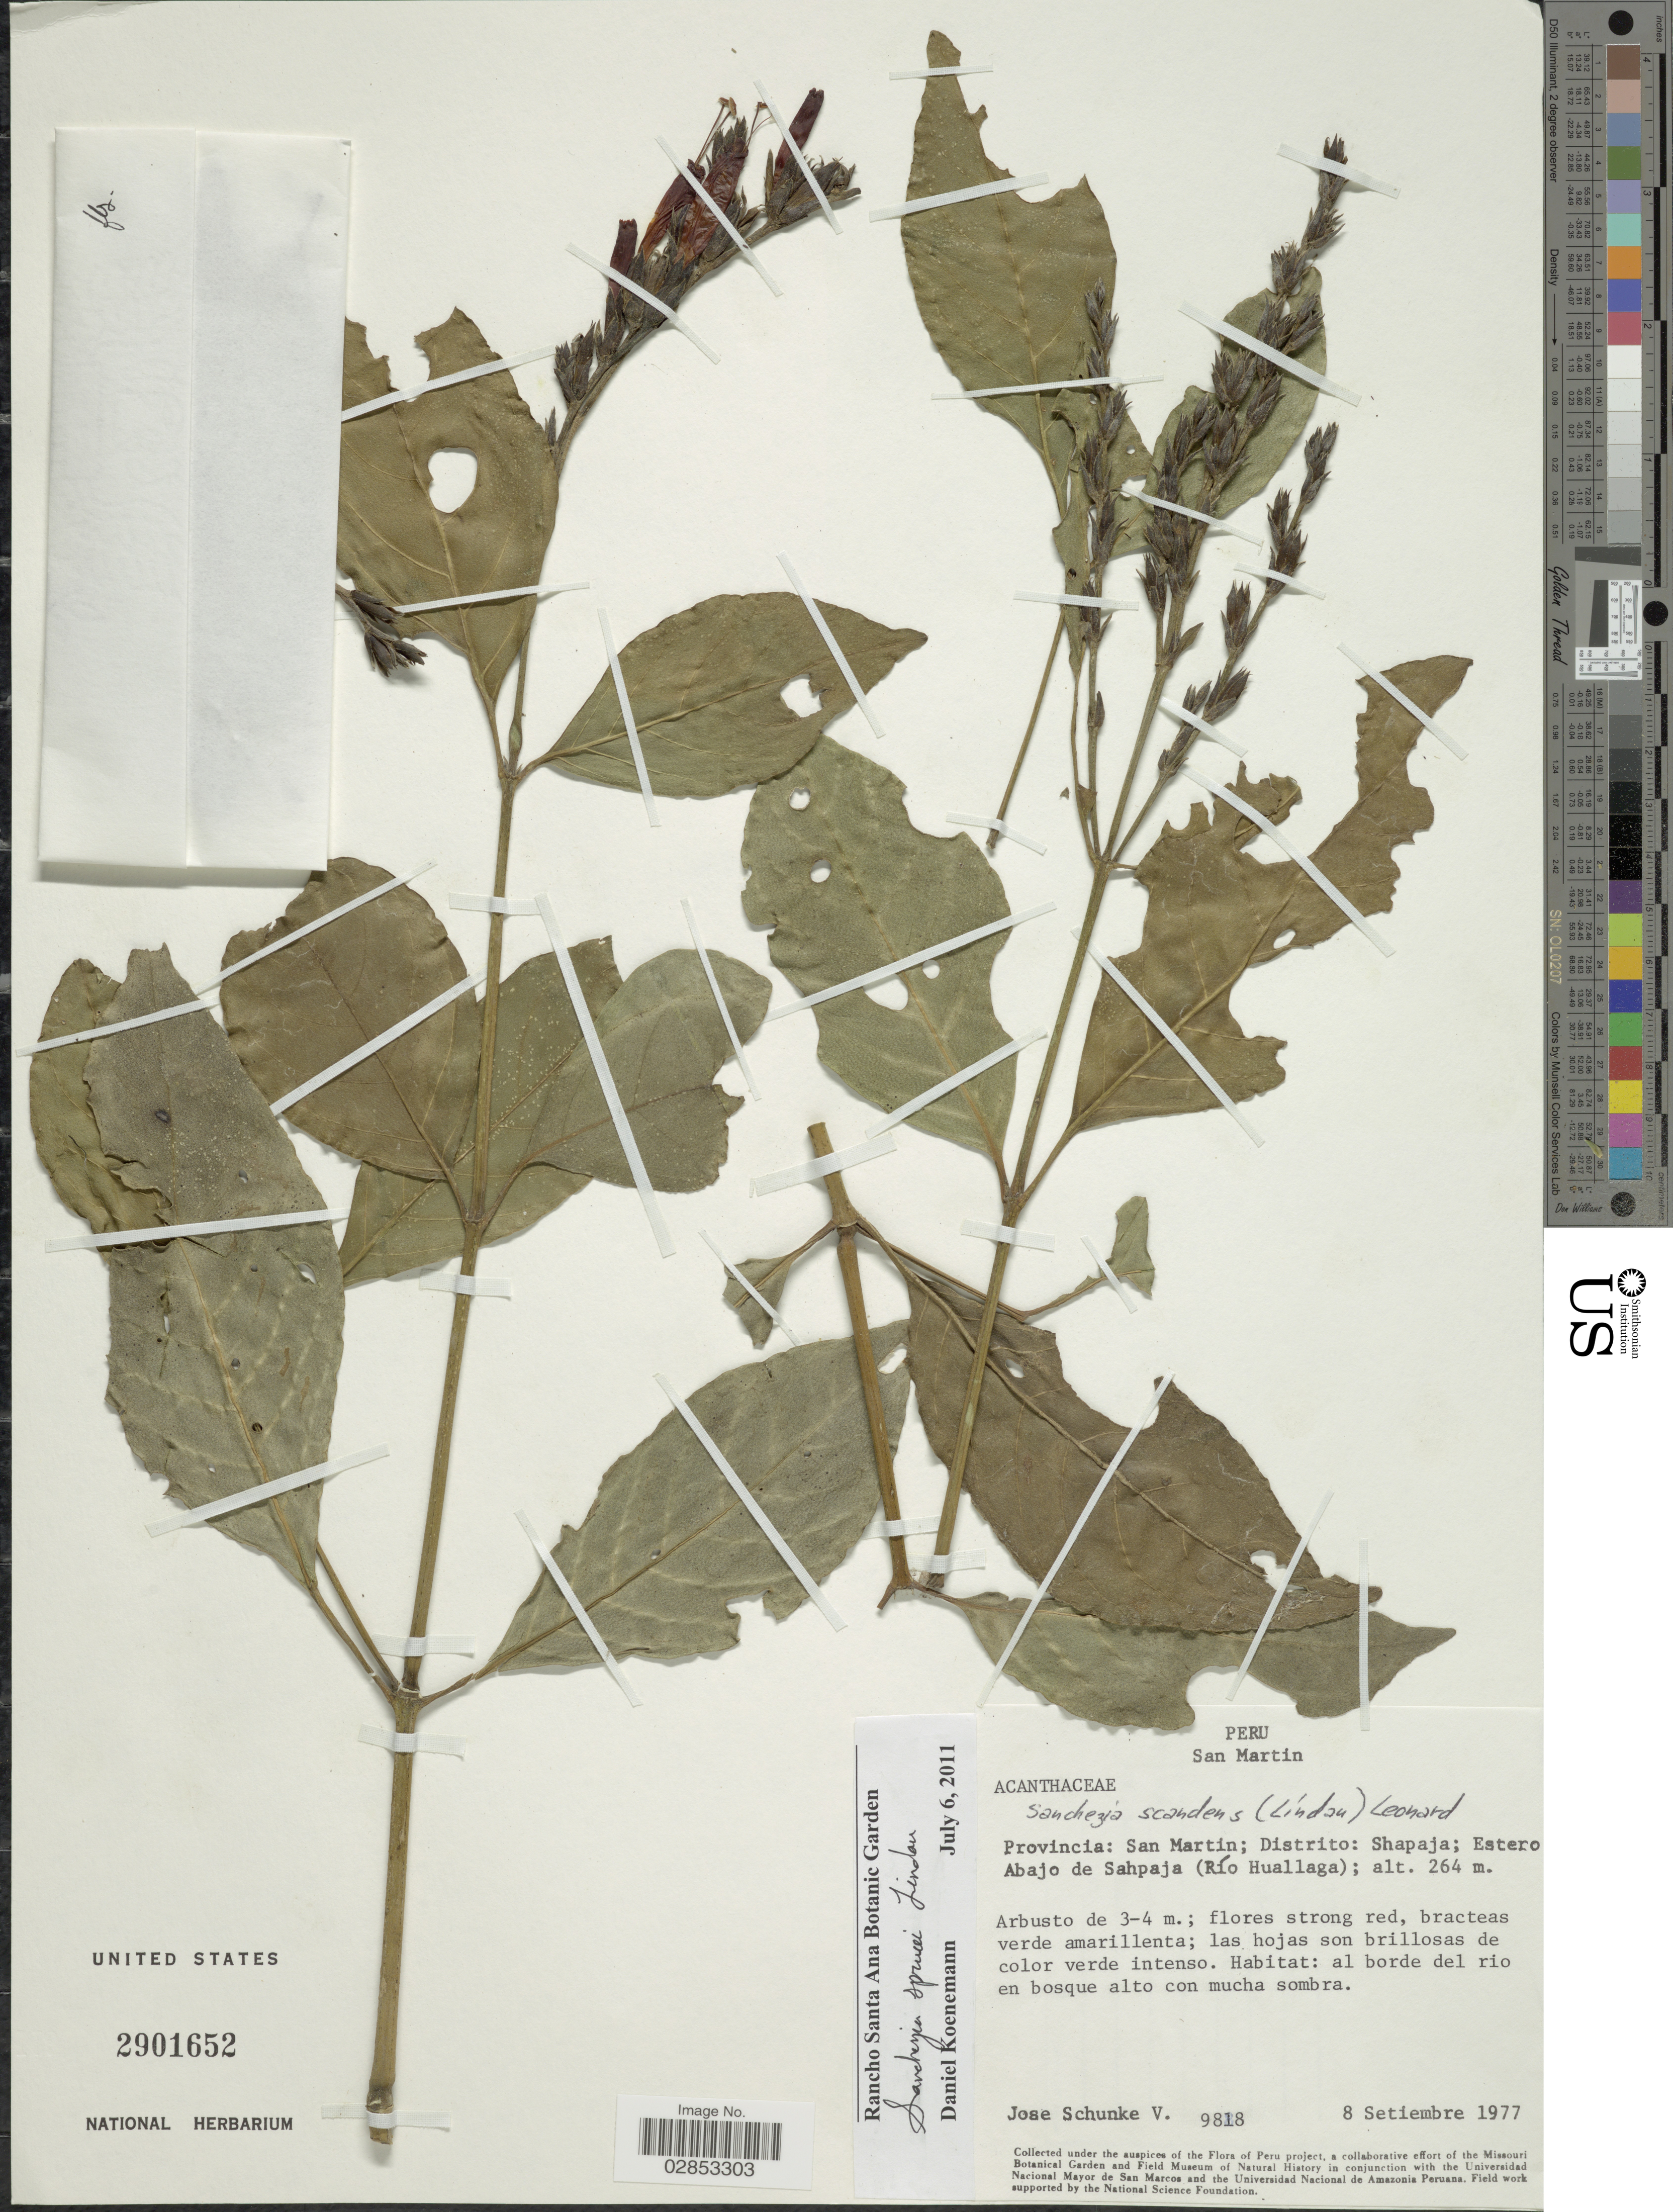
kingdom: Plantae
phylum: Tracheophyta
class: Magnoliopsida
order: Lamiales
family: Acanthaceae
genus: Sanchezia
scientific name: Sanchezia ferreyrae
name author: Leonard & L.B. Sm.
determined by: Azevedo, Igor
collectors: J. Schunke Vigo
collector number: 9818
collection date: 1977-09-08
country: Peru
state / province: San Martín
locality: Provincia: San Martin; Distrito: Shapaja; Estero Abajo de Sahpaja (Río Huallaga).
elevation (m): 264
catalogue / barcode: US 2901652